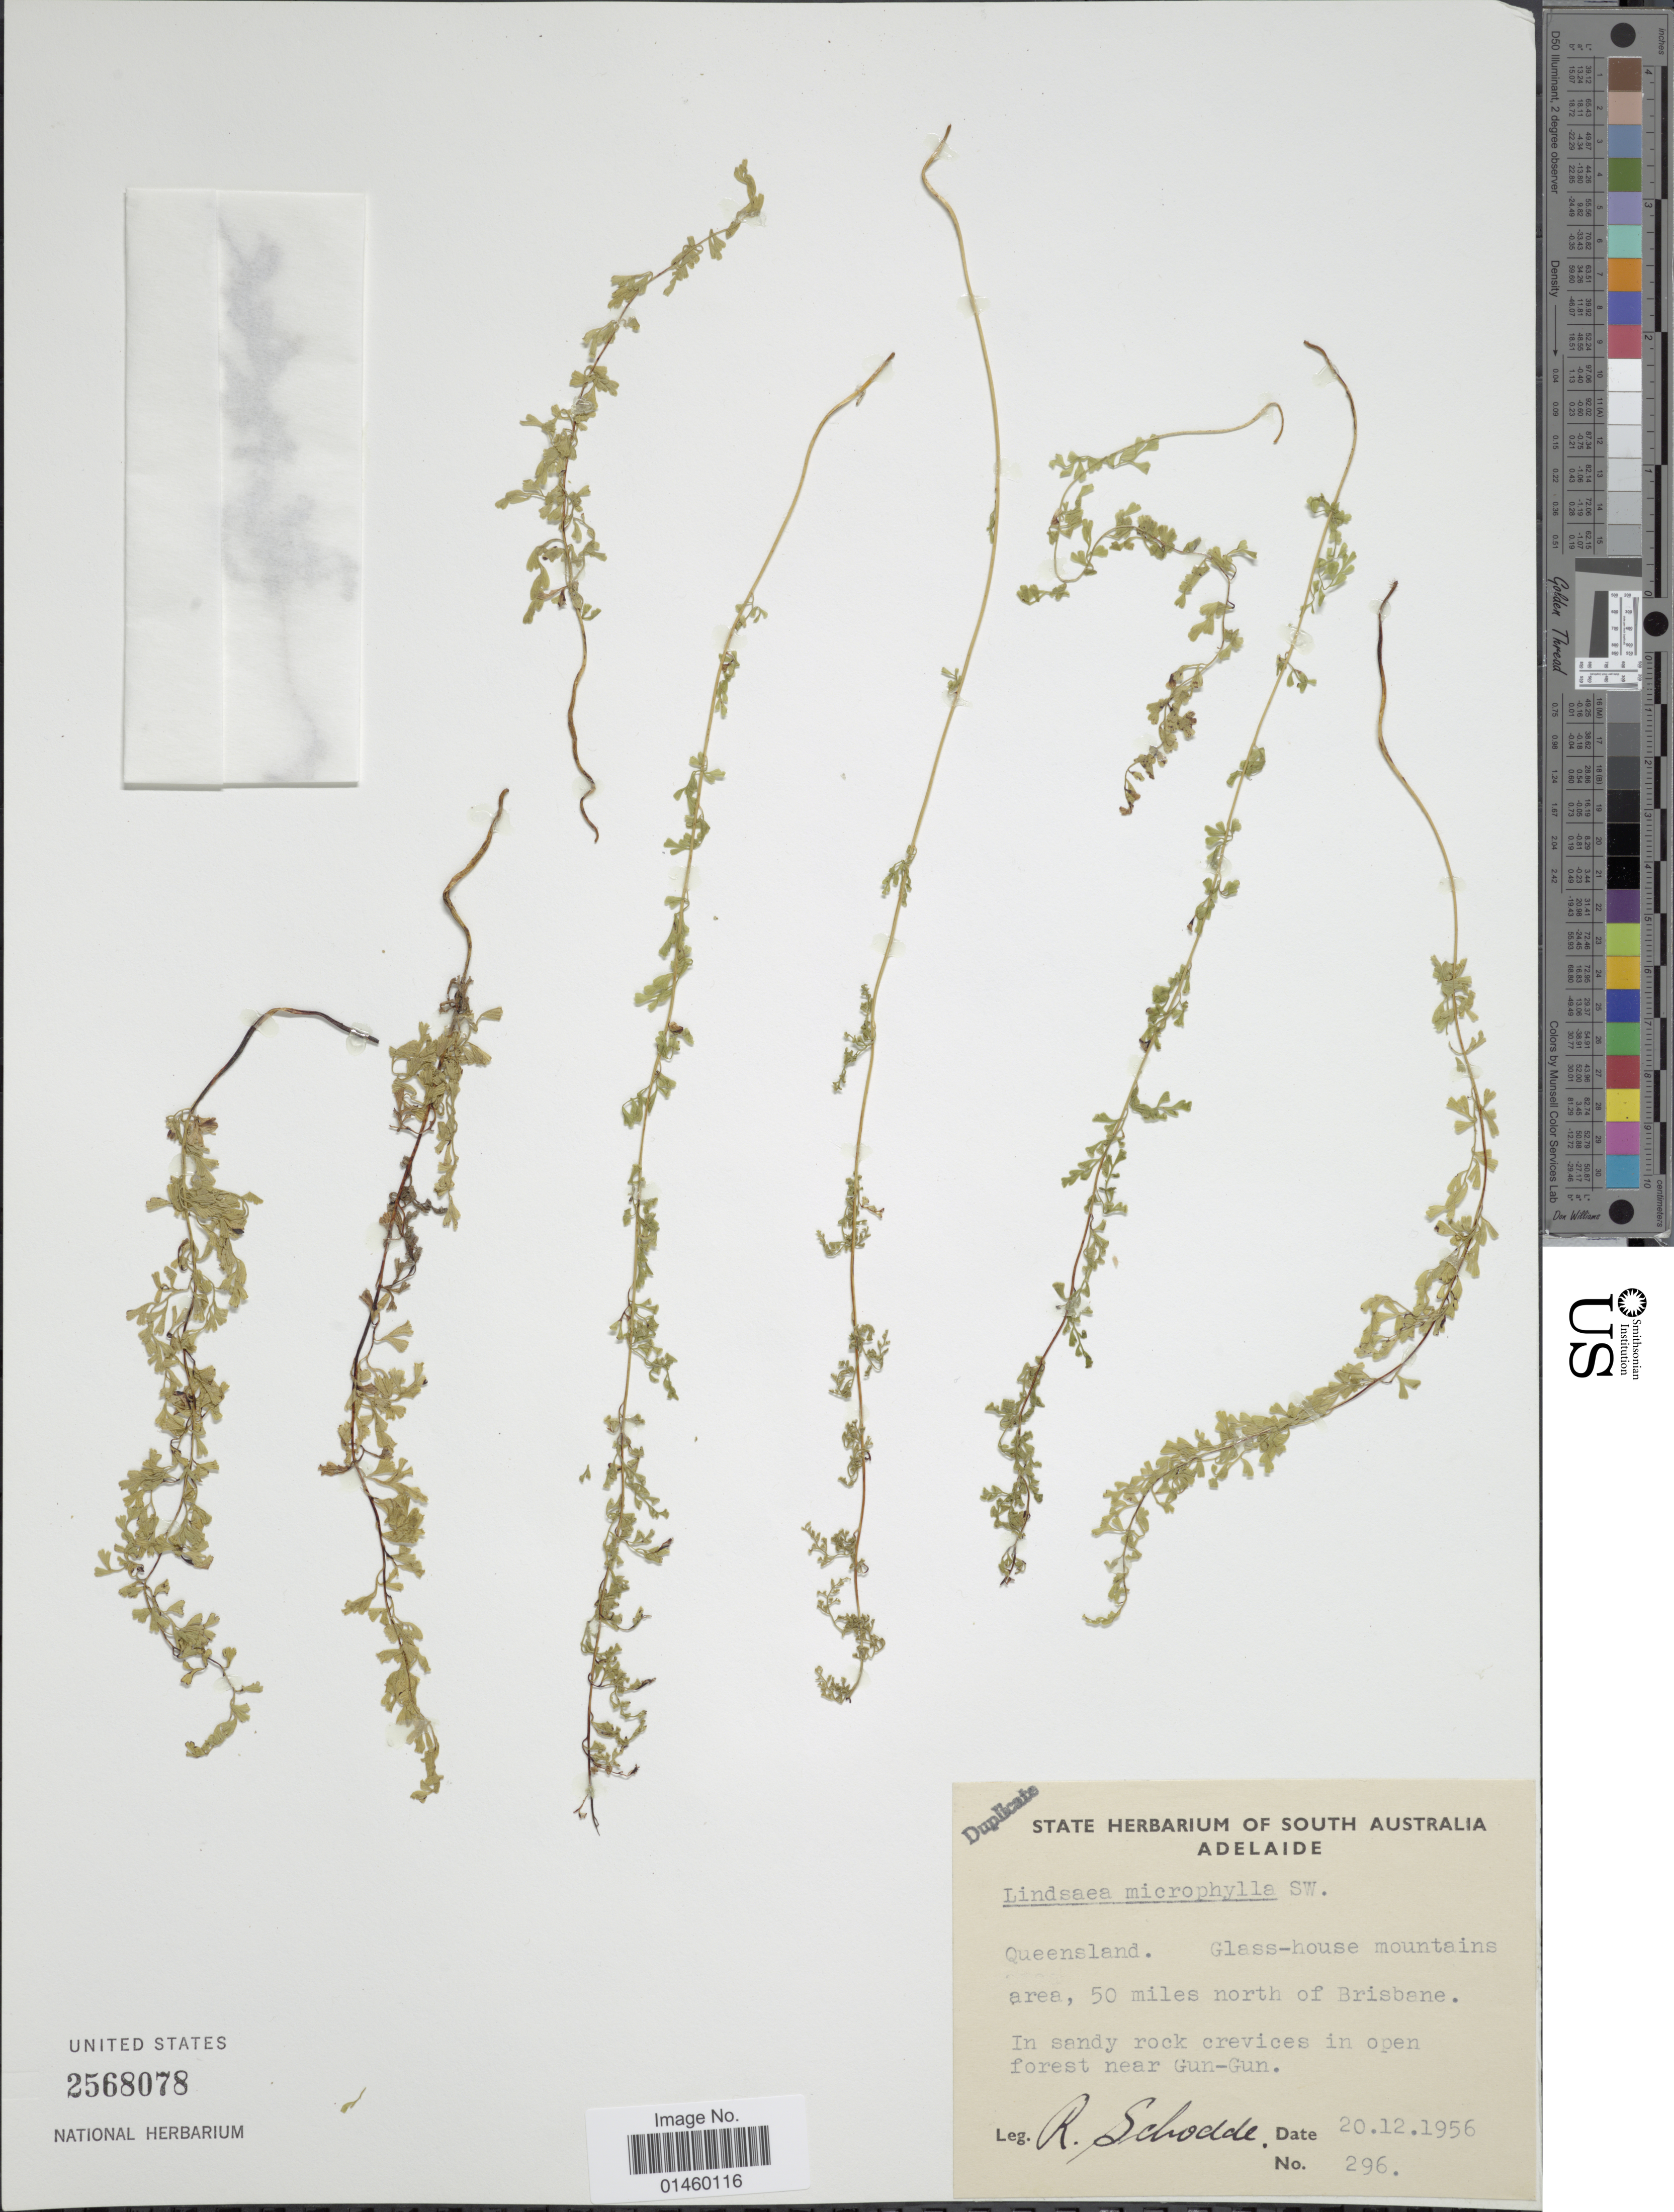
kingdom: Plantae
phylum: Tracheophyta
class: Polypodiopsida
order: Polypodiales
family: Lindsaeaceae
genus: Lindsaea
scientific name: Lindsaea microphylla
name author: Sw.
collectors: R. Schodde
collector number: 296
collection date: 1956-12-20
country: Australia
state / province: Queensland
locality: Glass-house mountains area, 50 miles north of Brisbane. In sandy rock crevices in open forest near Gun-Gun.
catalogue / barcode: US 2568078